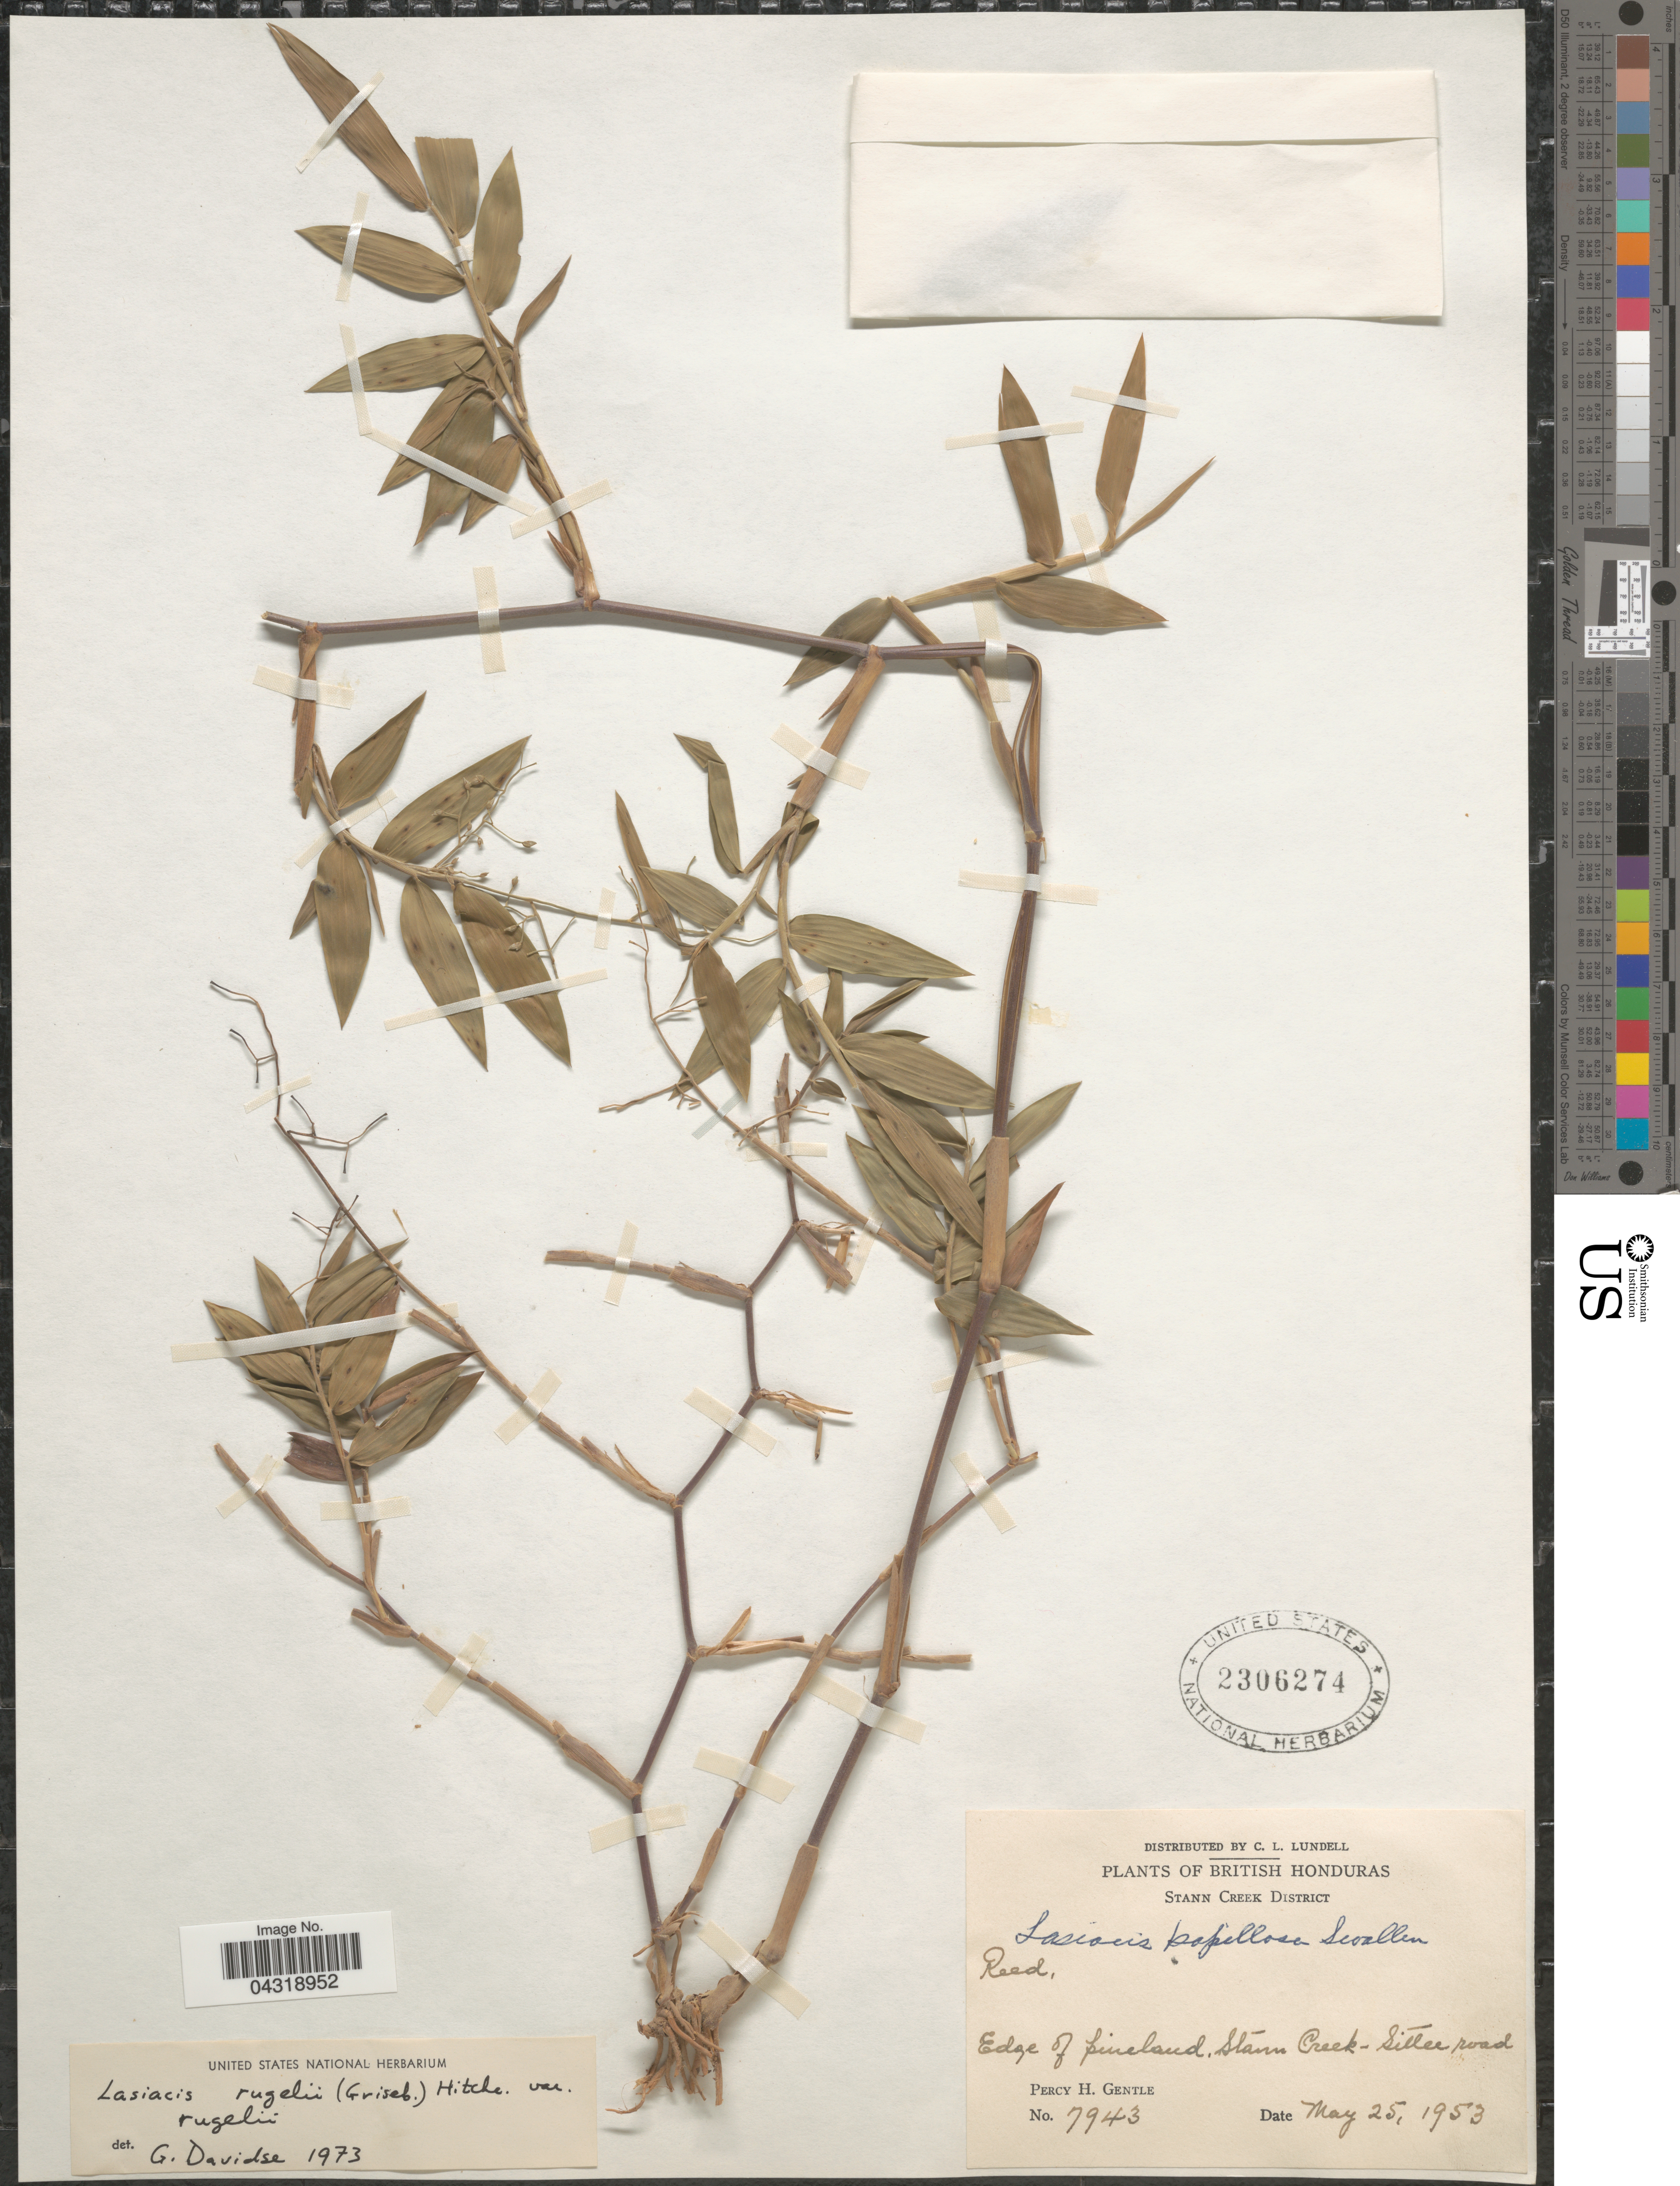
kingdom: Plantae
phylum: Tracheophyta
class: Liliopsida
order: Poales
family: Poaceae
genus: Lasiacis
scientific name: Lasiacis rugelii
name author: (Griseb.) Hitchc.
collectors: P. H. Gentle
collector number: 7943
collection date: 1953-05-25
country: Belize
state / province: Stann Creek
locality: British Honduras. Stann Creek District. Edge of pineland. Stann Creek - Sittee road.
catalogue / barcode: US 2306274